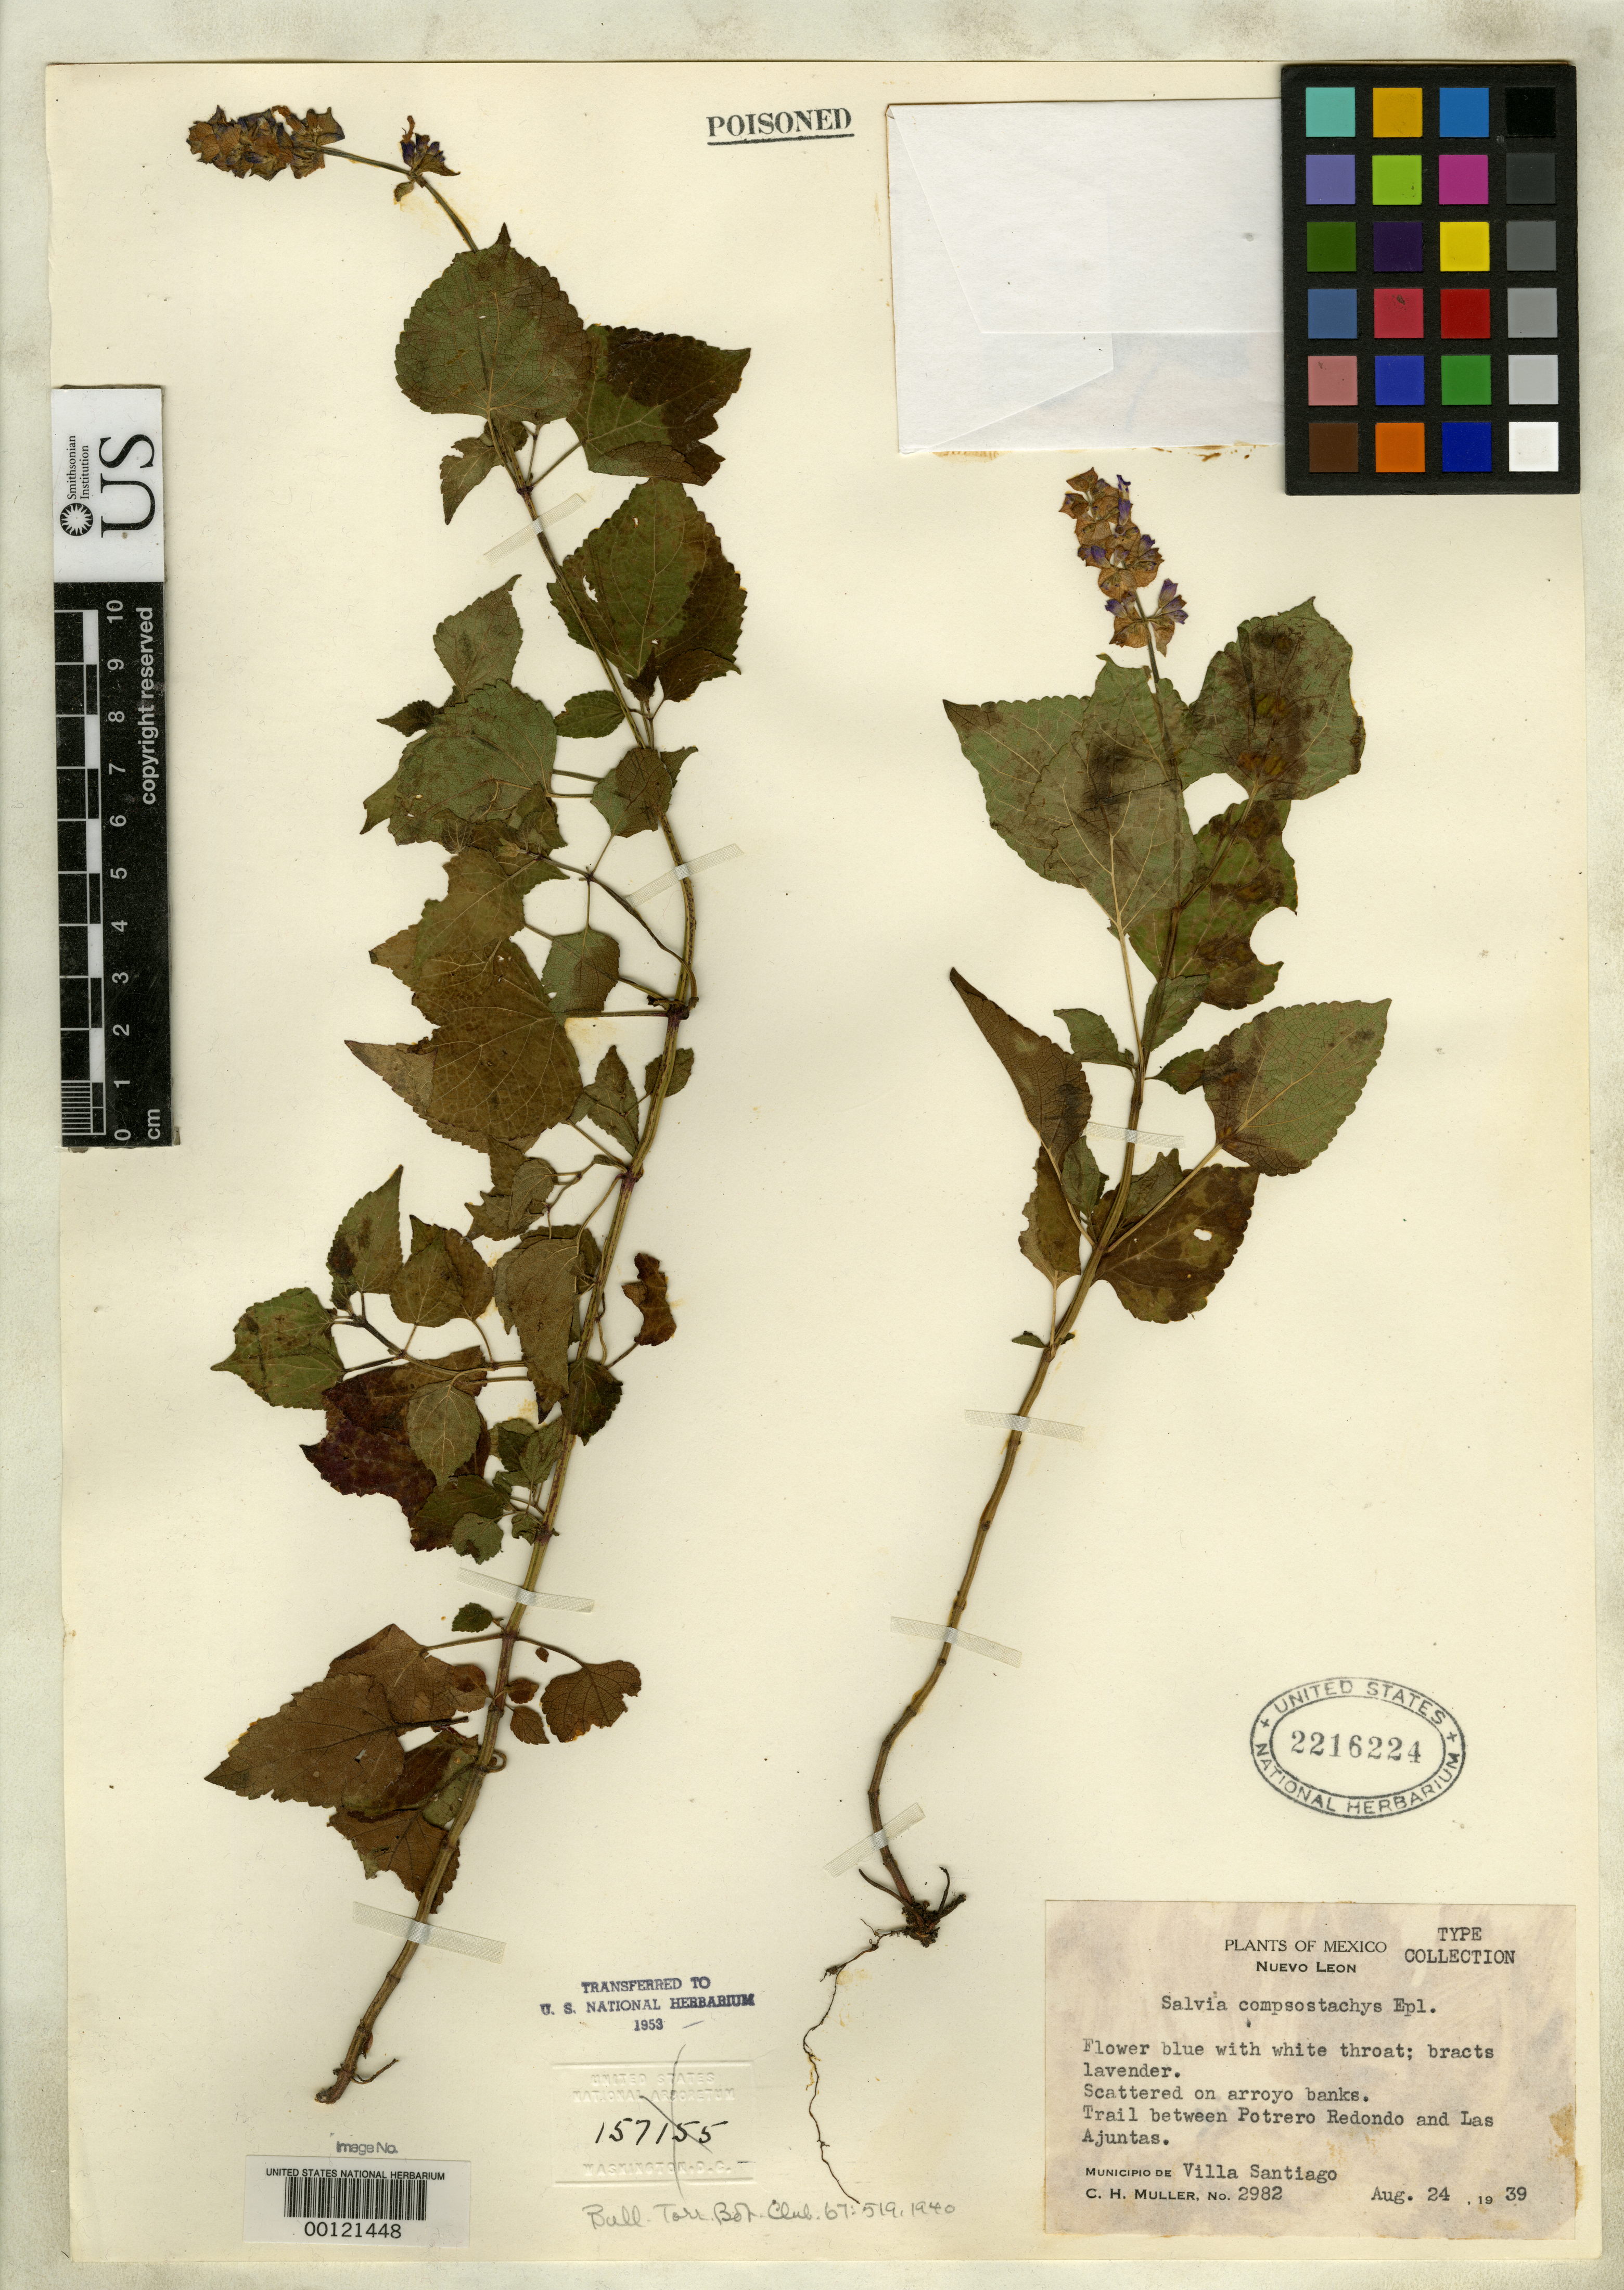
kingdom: Plantae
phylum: Tracheophyta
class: Magnoliopsida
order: Lamiales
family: Lamiaceae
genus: Salvia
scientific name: Salvia compostachys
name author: Epling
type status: Isotype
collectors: C. H. Muller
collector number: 2982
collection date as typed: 24 Aug 1939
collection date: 1939-08-24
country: Mexico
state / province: Nuevo León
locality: Las Ajuntas.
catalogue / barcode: US 2216224